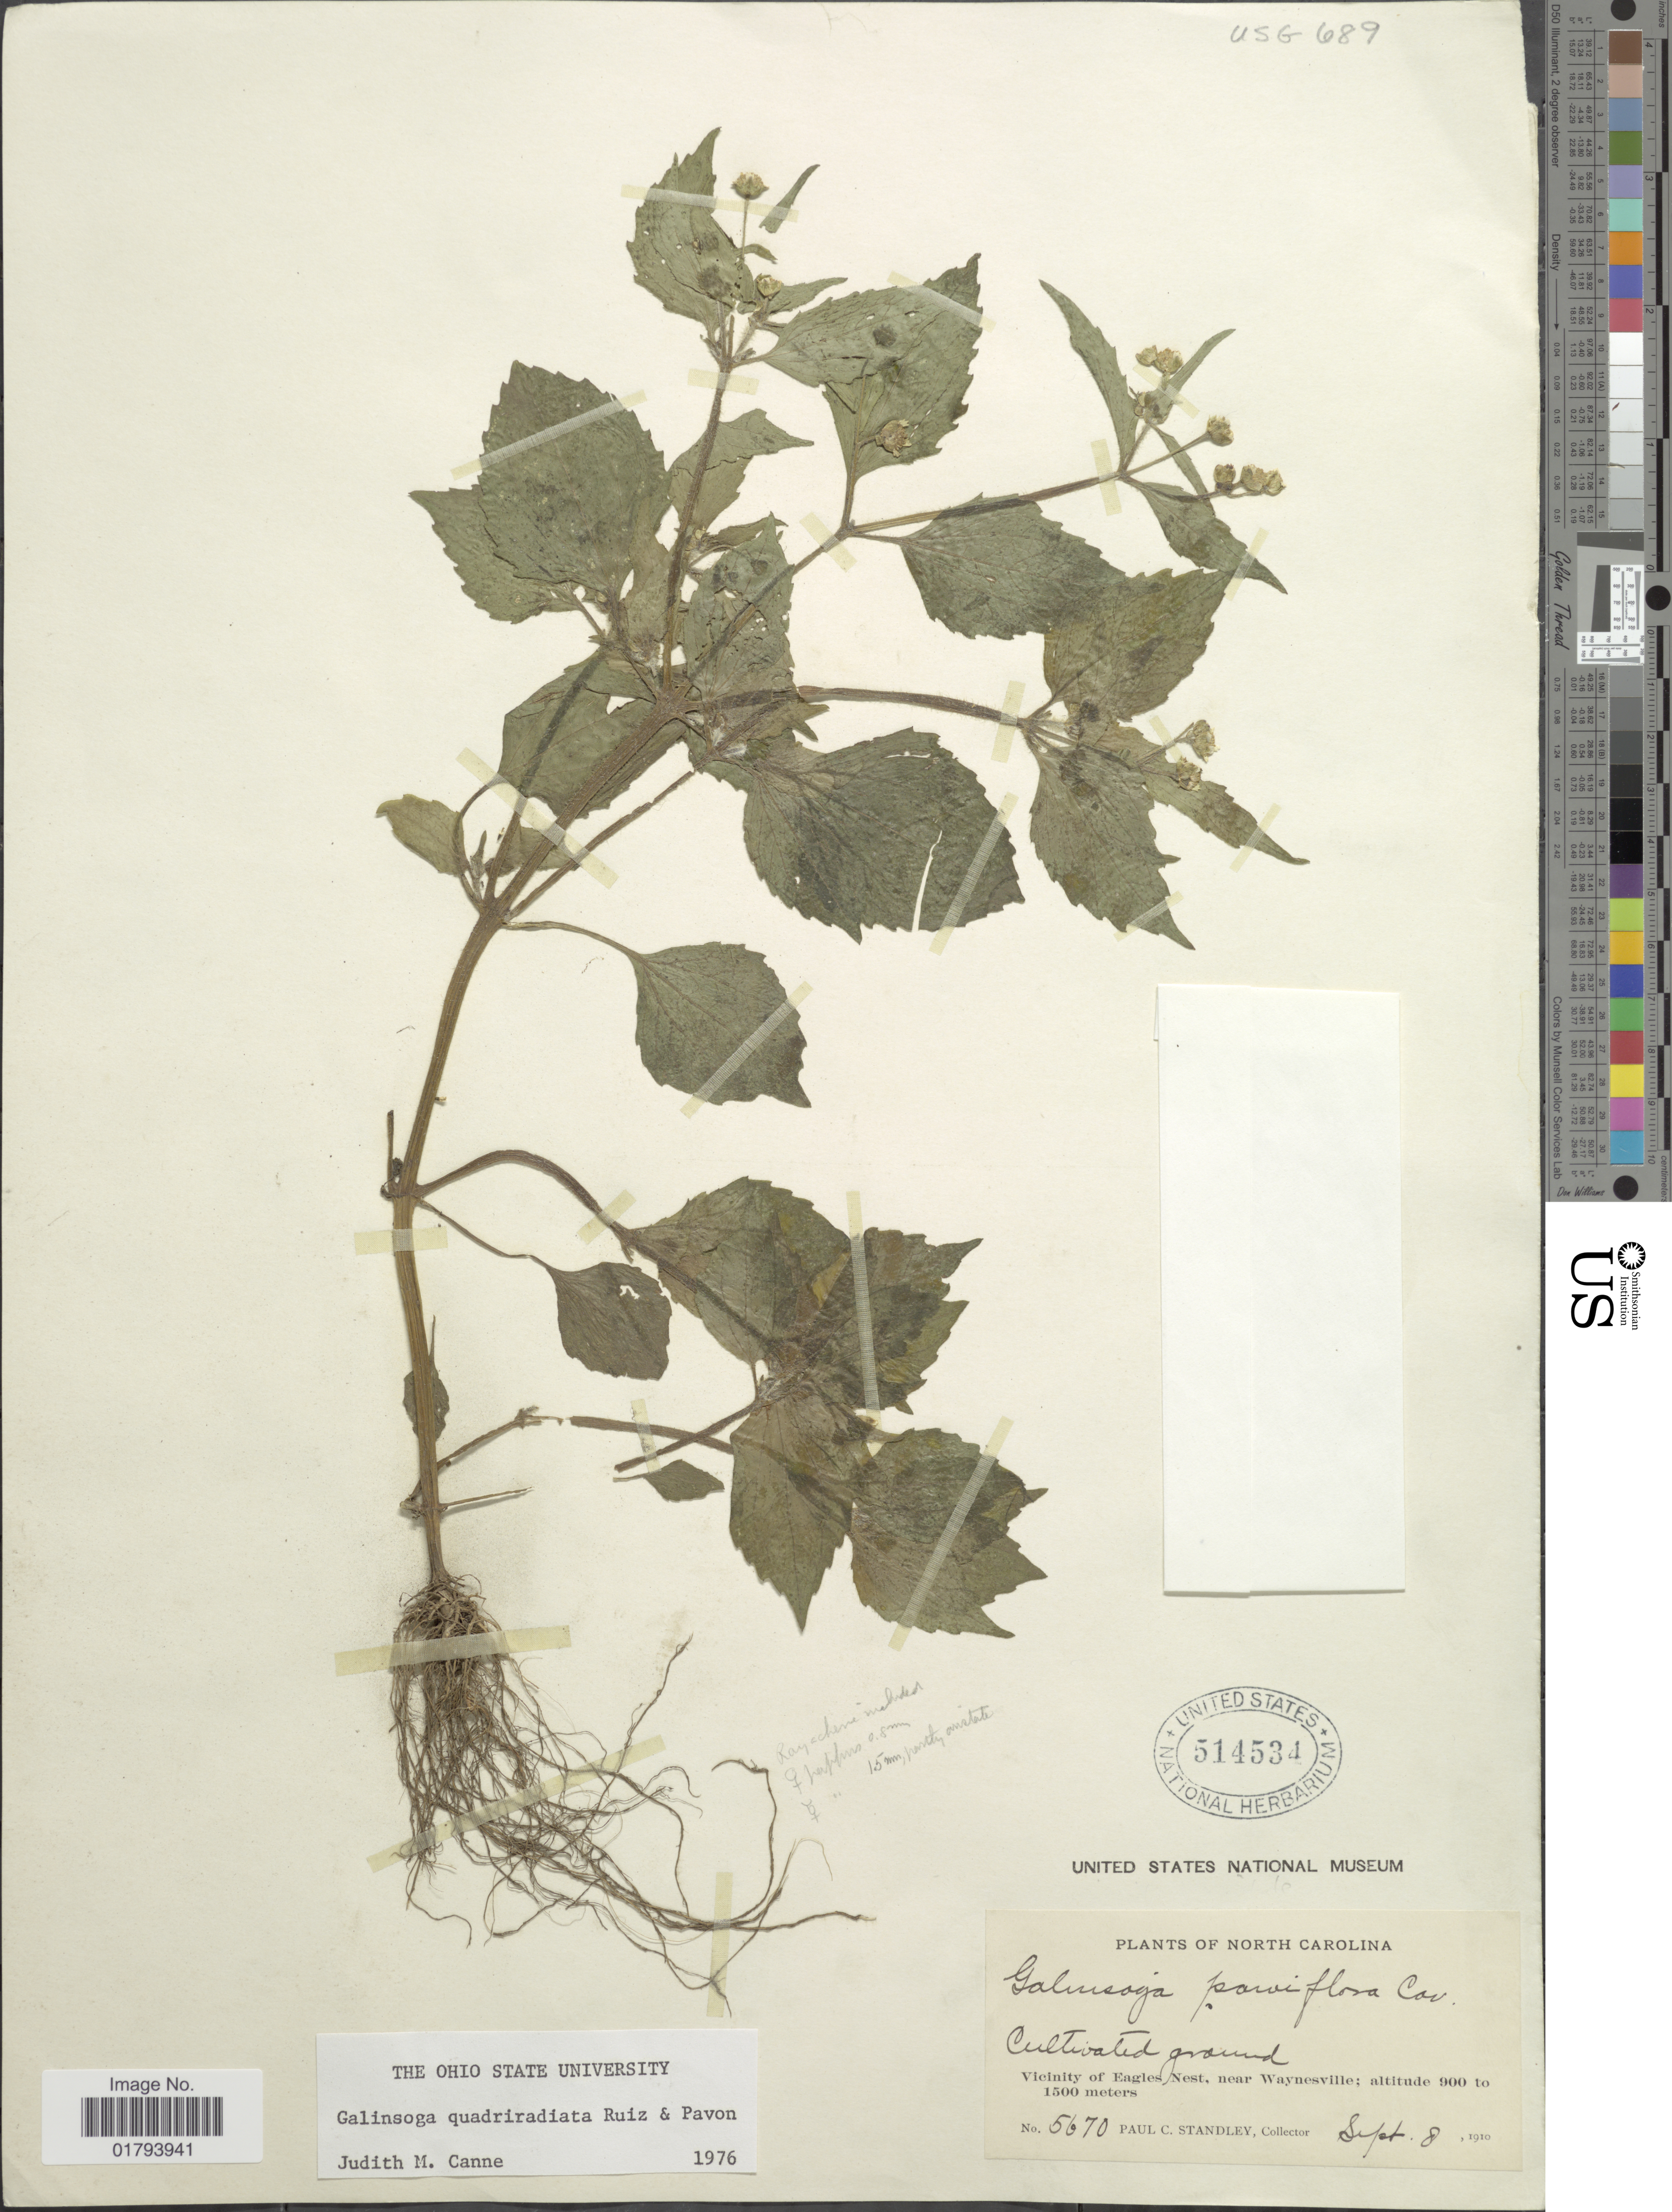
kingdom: Plantae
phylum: Tracheophyta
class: Magnoliopsida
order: Asterales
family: Asteraceae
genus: Galinsoga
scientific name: Galinsoga quadriradiata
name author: Ruiz & Pav.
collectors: P. C. Standley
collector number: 5670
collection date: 1910-09-08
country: United States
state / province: North Carolina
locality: Vicinity of Eagles Nest, near Waynesville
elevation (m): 900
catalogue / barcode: US 514534